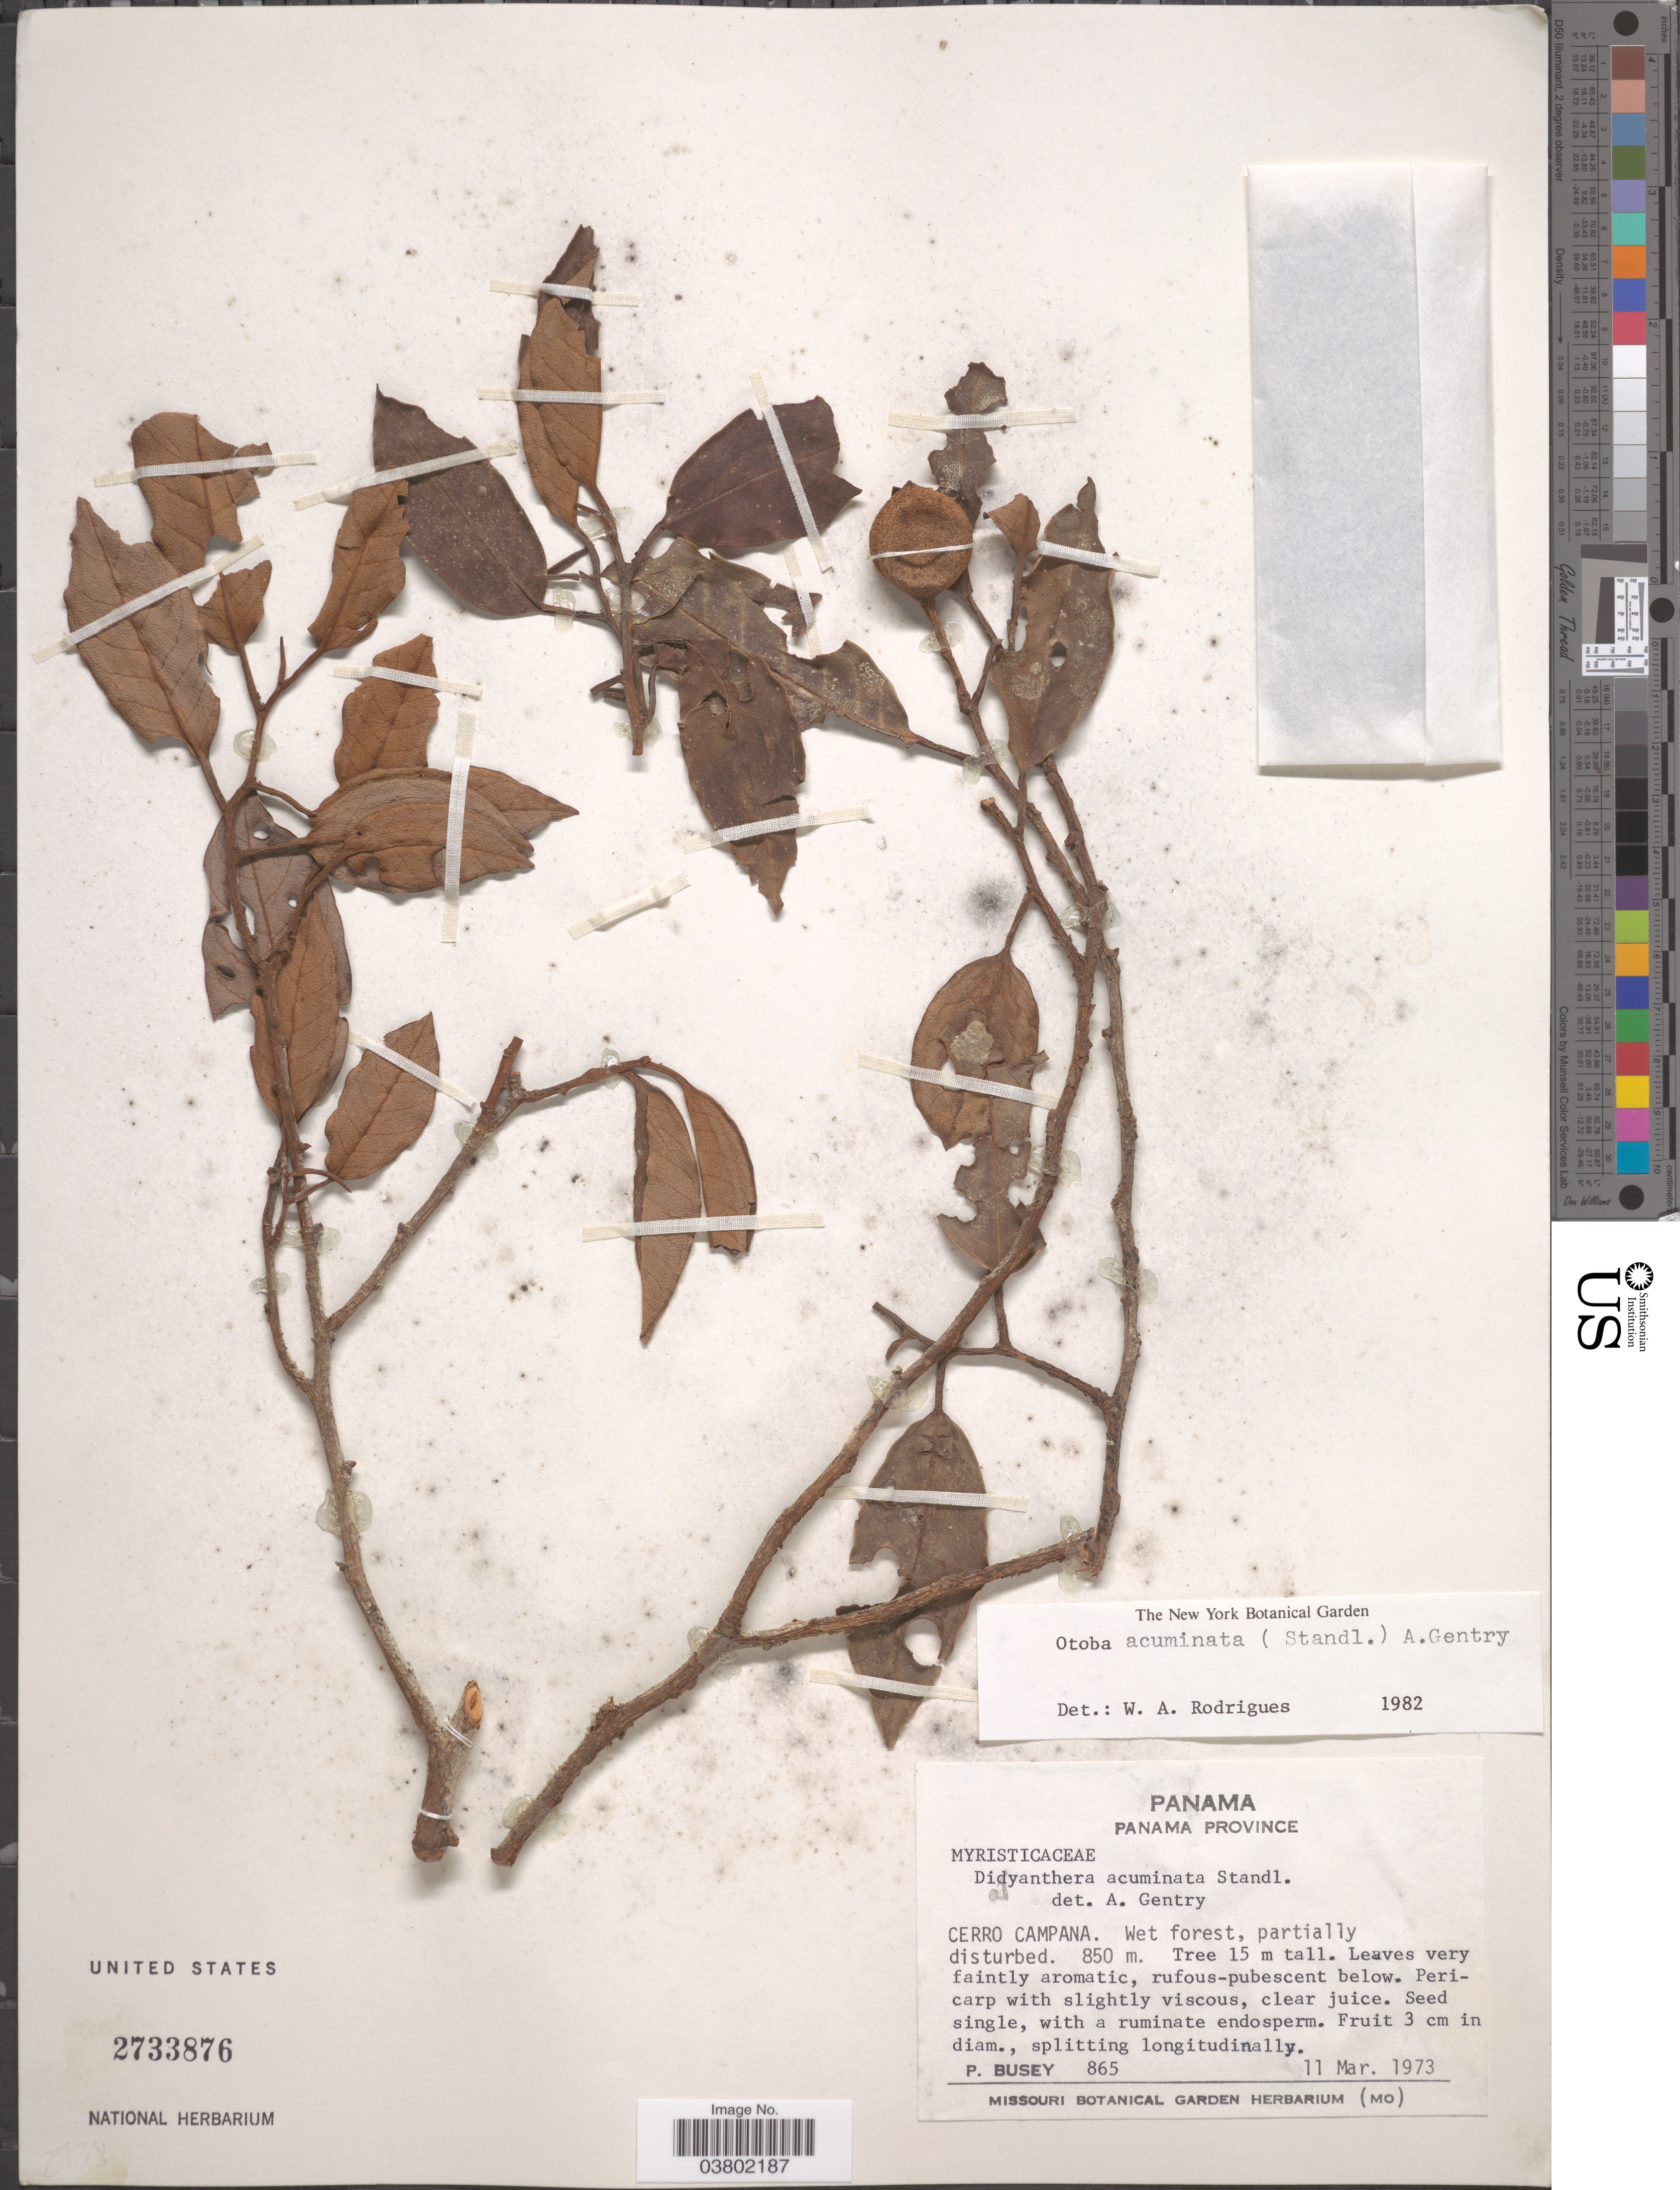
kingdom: Plantae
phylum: Tracheophyta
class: Magnoliopsida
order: Magnoliales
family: Myristicaceae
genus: Otoba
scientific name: Otoba acuminata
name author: (Standl.) A.H. Gentry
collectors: P. Busey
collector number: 865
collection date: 1973-03-11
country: Panama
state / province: Panamá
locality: Cerro Campana.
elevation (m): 850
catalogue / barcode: US 2733876